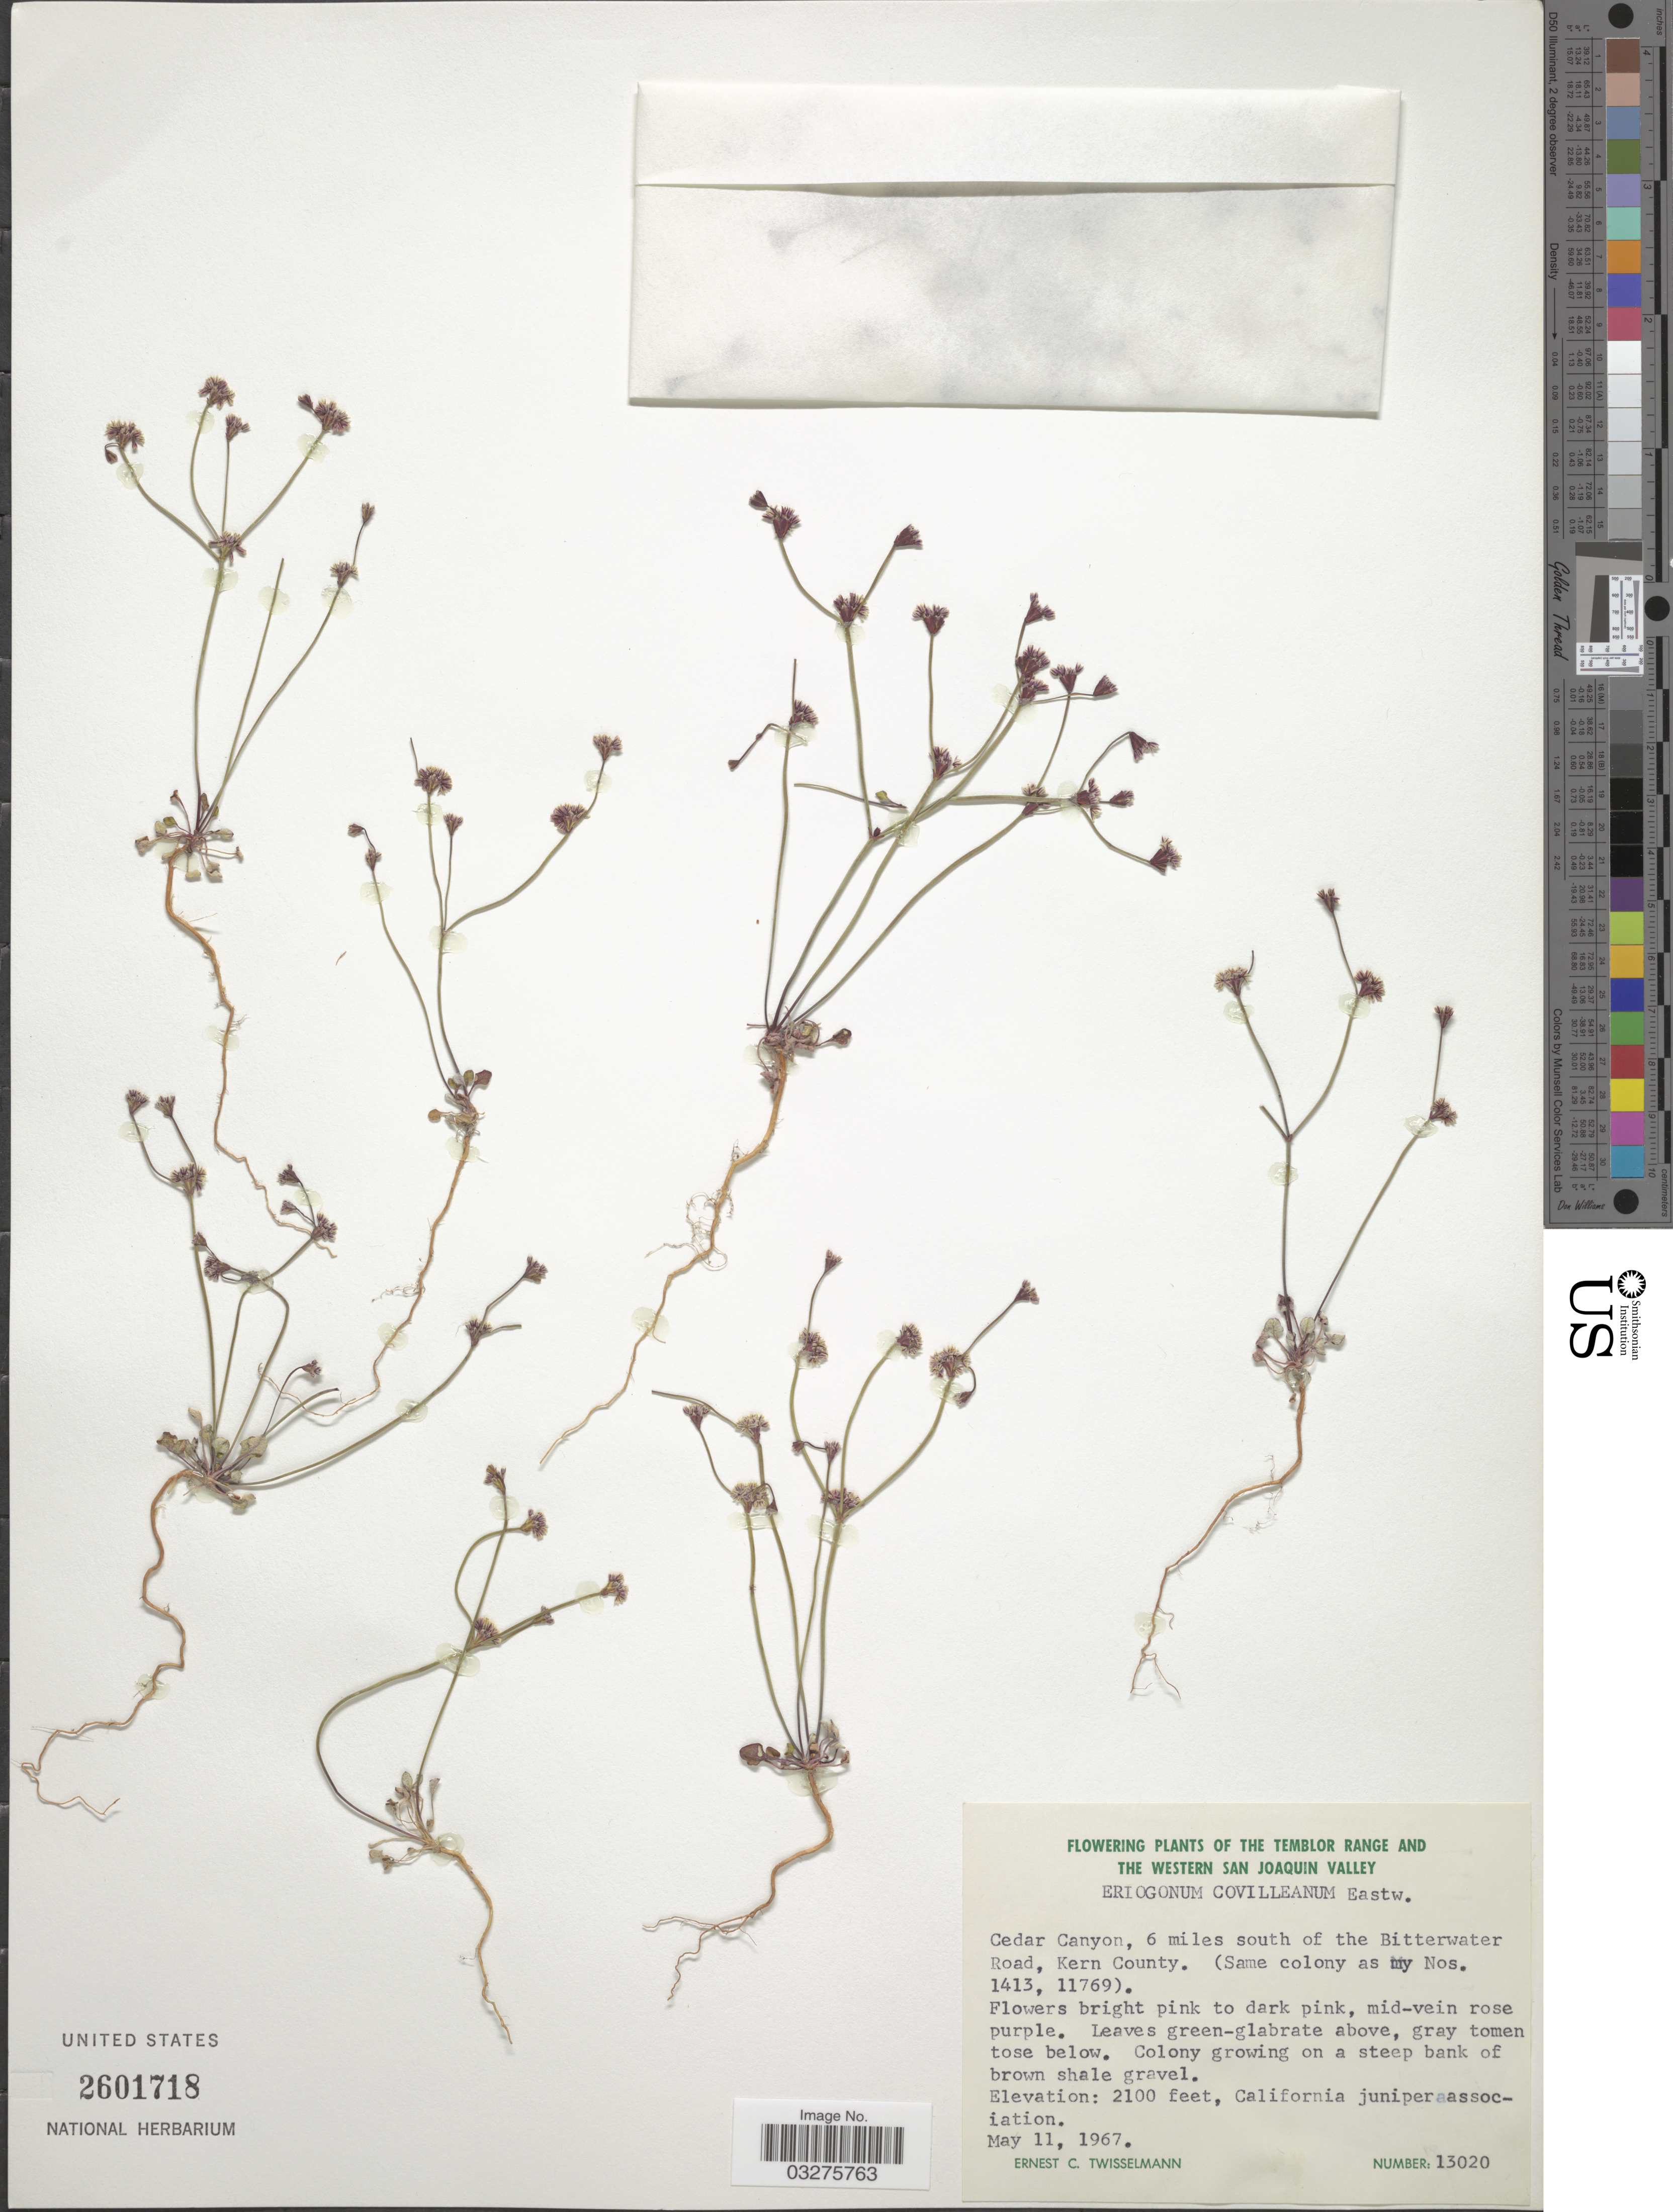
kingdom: Plantae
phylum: Tracheophyta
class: Magnoliopsida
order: Caryophyllales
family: Polygonaceae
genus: Eriogonum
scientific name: Eriogonum covilleanum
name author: Eastw.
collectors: E. Twisselmann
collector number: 13020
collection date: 1967-05-11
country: United States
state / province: California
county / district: Kern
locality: The Temblor Range and The Western San Joaquin Valley. Cedar Canyon, 6 miles south of the Bitterwater Road, Kern County.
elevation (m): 640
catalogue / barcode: US 2601718